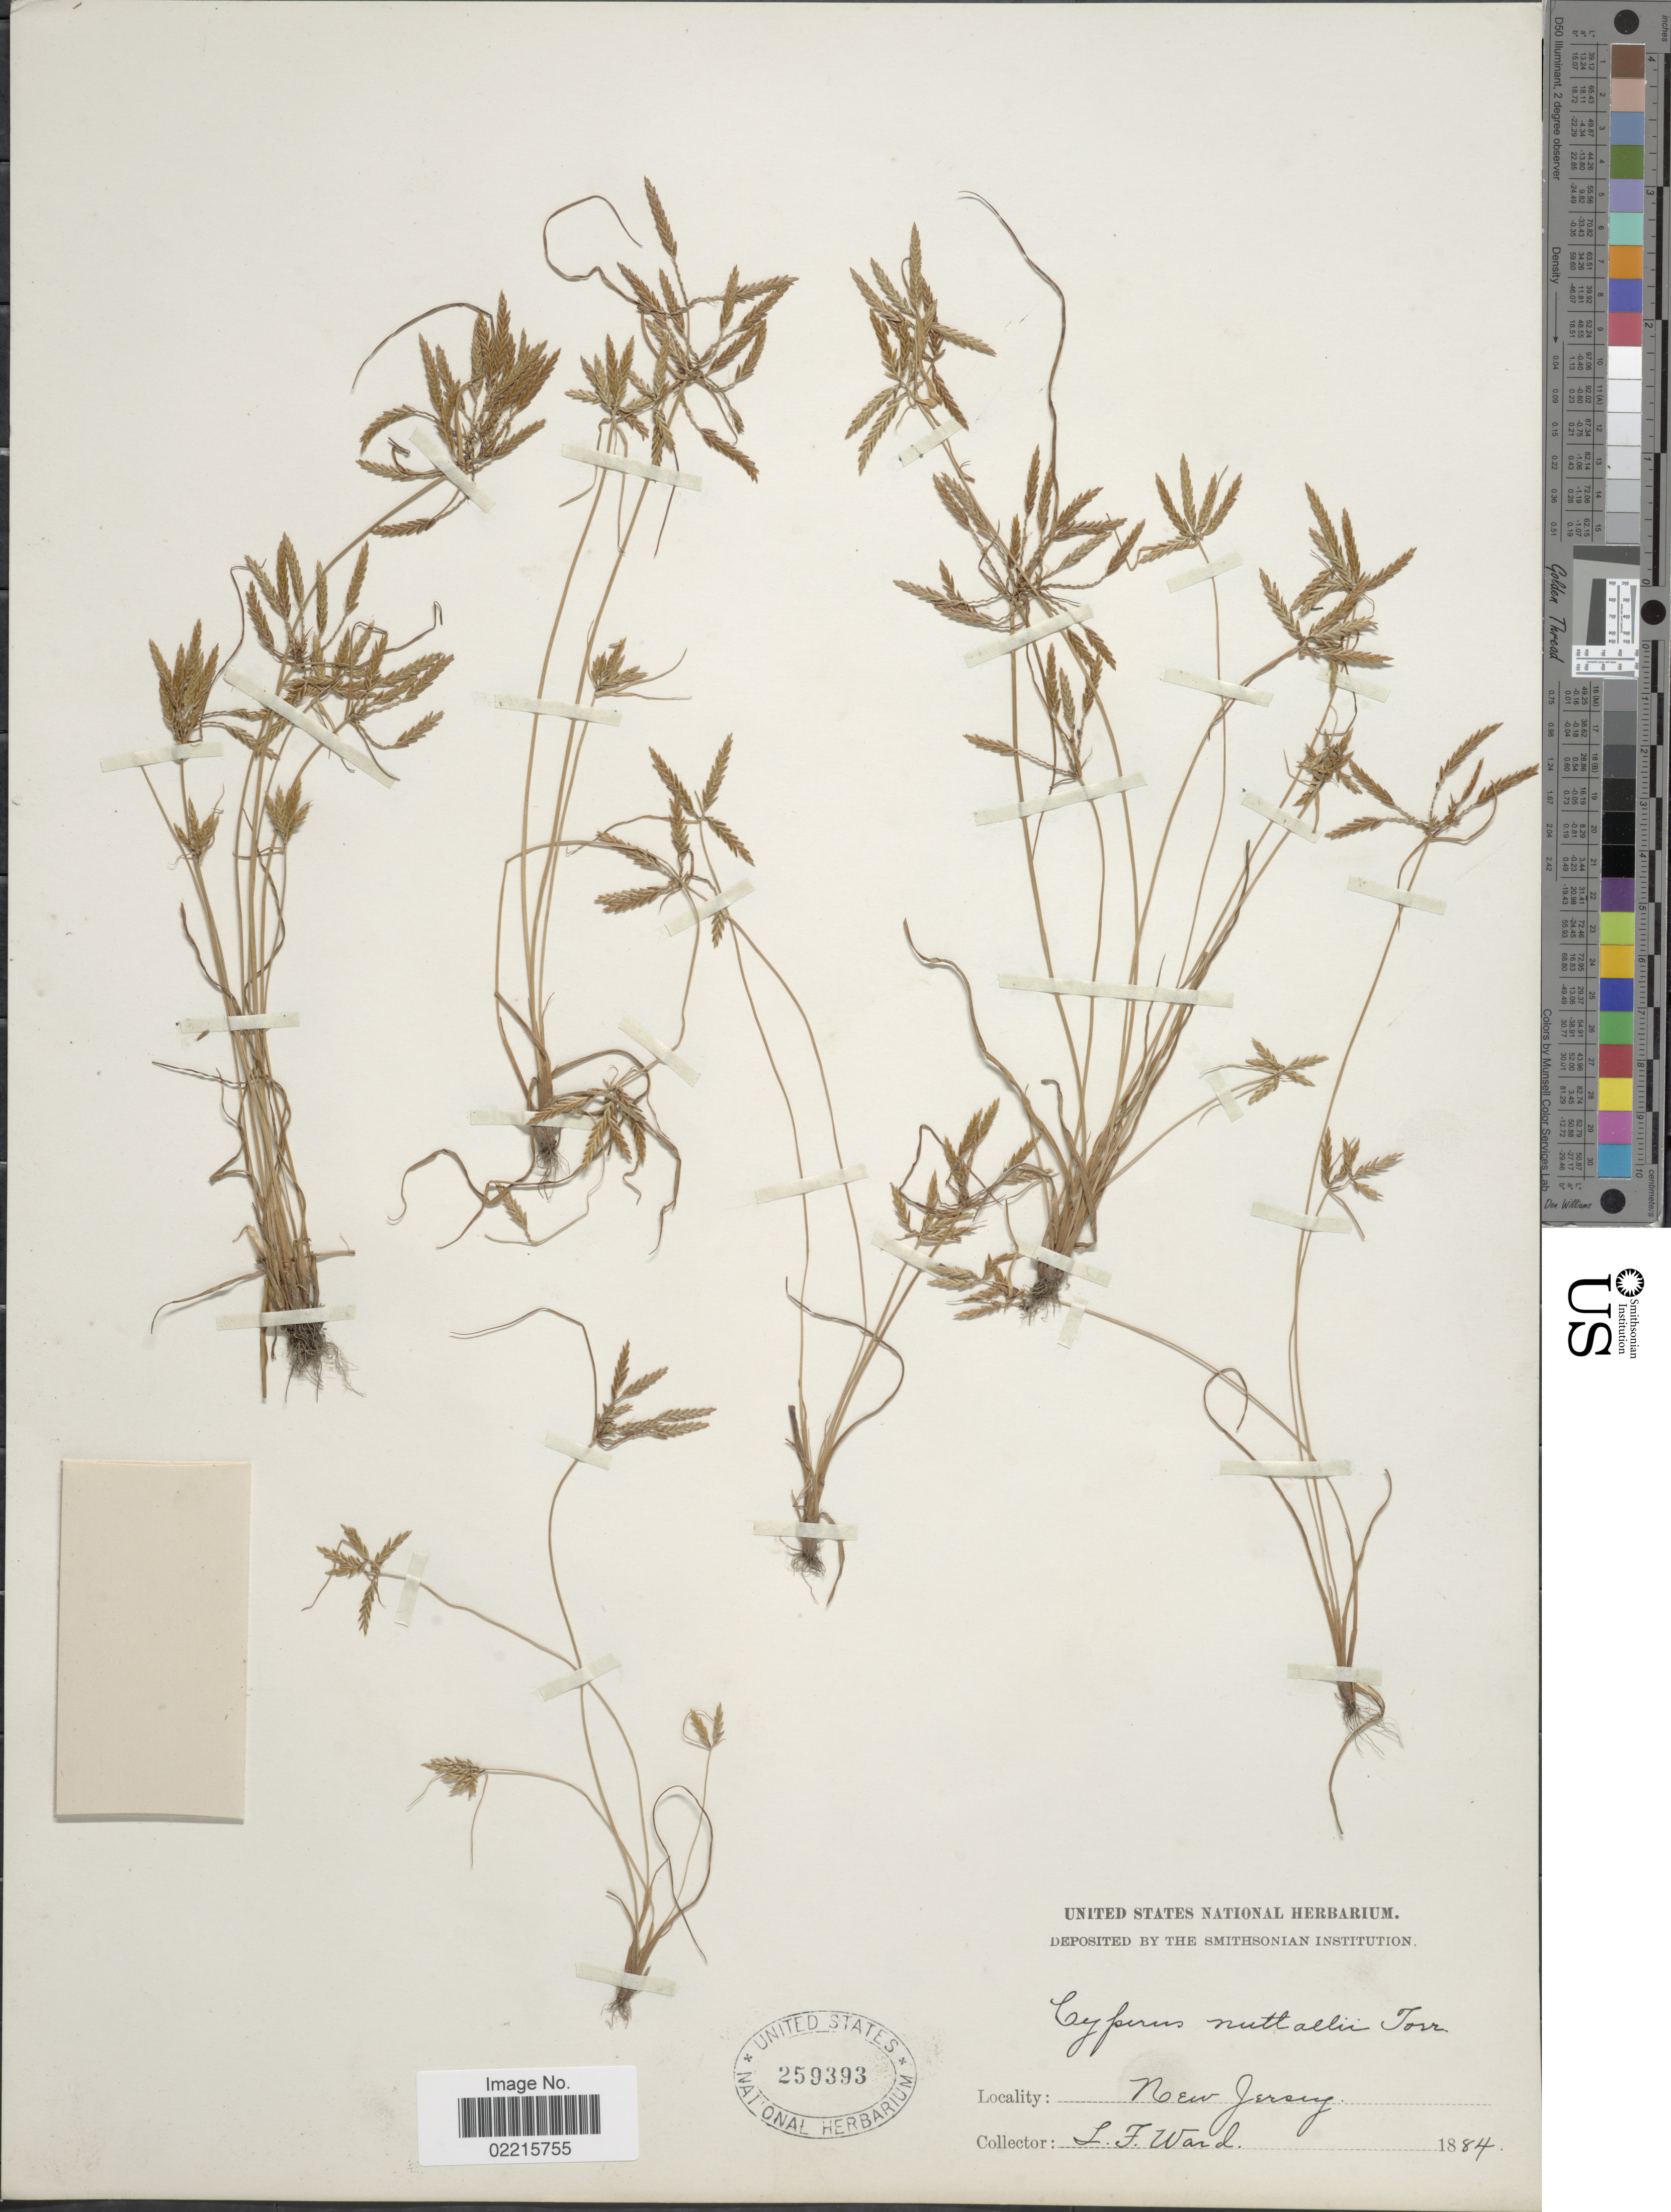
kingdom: Plantae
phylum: Tracheophyta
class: Liliopsida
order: Poales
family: Cyperaceae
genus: Cyperus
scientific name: Cyperus filicinus Vahl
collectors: L. Ward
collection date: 1884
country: United States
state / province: New Jersey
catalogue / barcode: US 259393